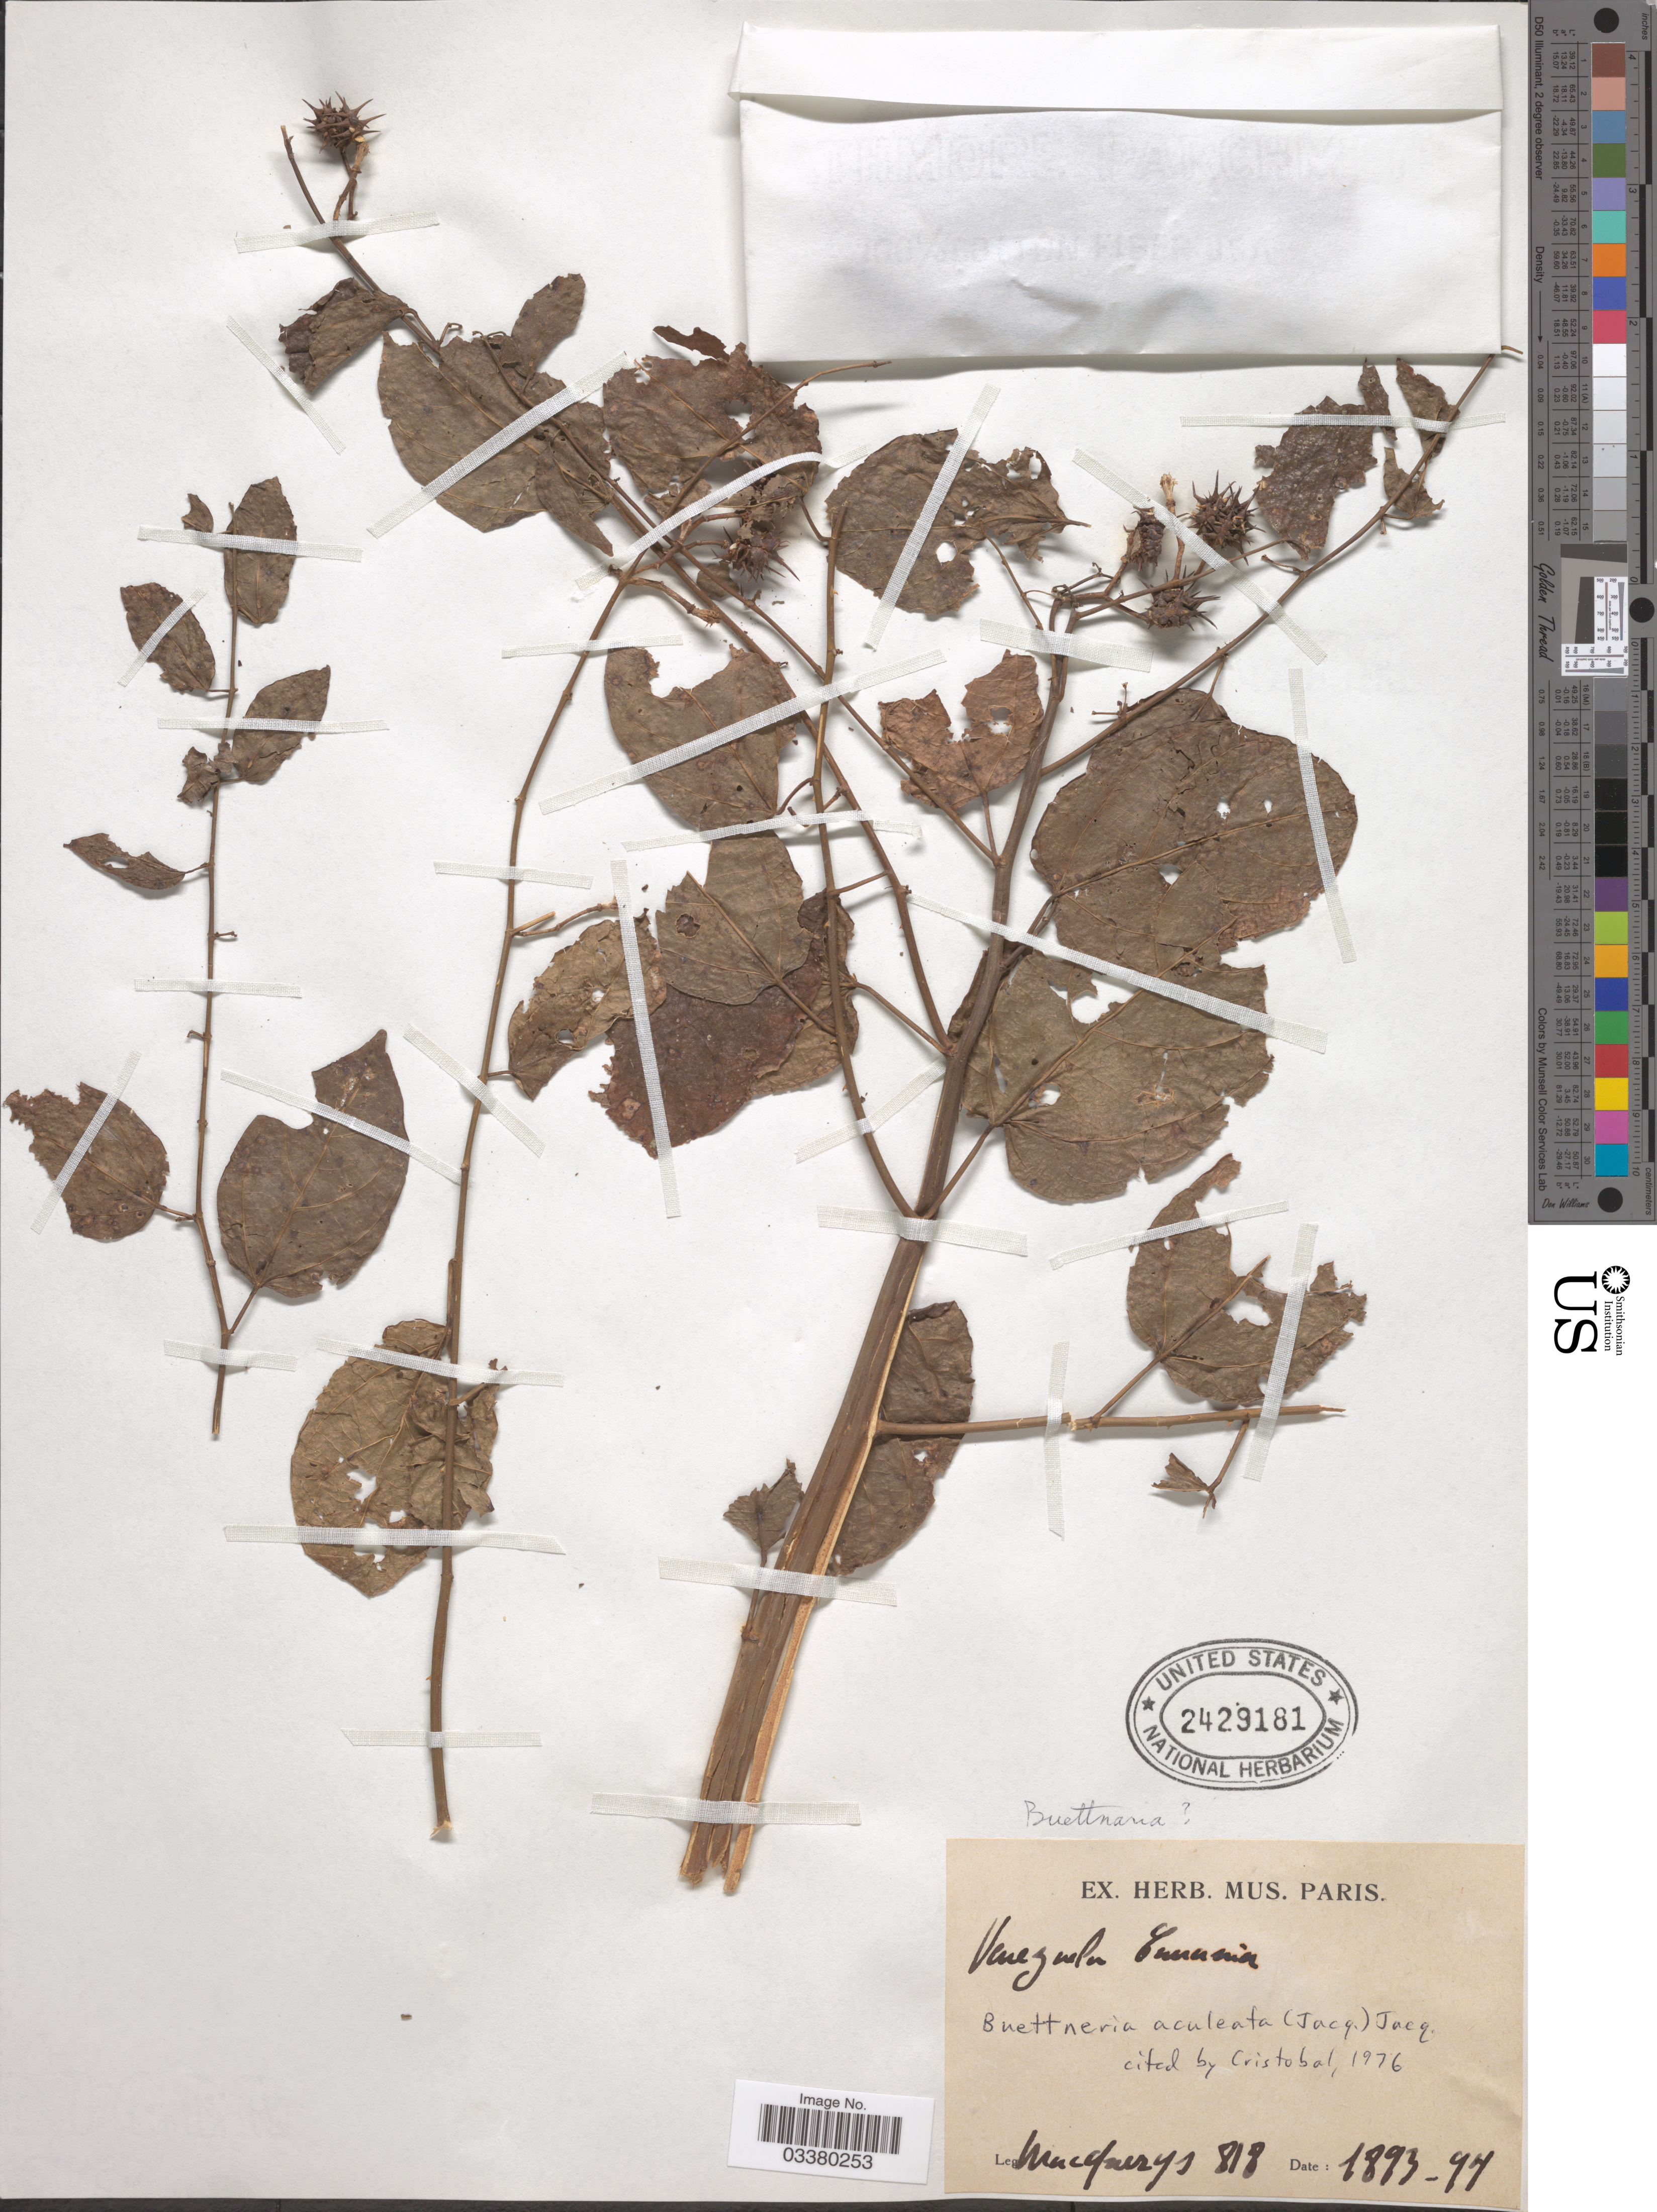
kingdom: Plantae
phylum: Tracheophyta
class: Magnoliopsida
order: Malvales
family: Malvaceae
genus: Byttneria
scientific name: Byttneria aculeata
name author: (Jacq.) Jacq.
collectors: A. Mocquerys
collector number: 818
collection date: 1893/1894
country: Venezuela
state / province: Sucre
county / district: Sucre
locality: Cumana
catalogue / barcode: US 2429181